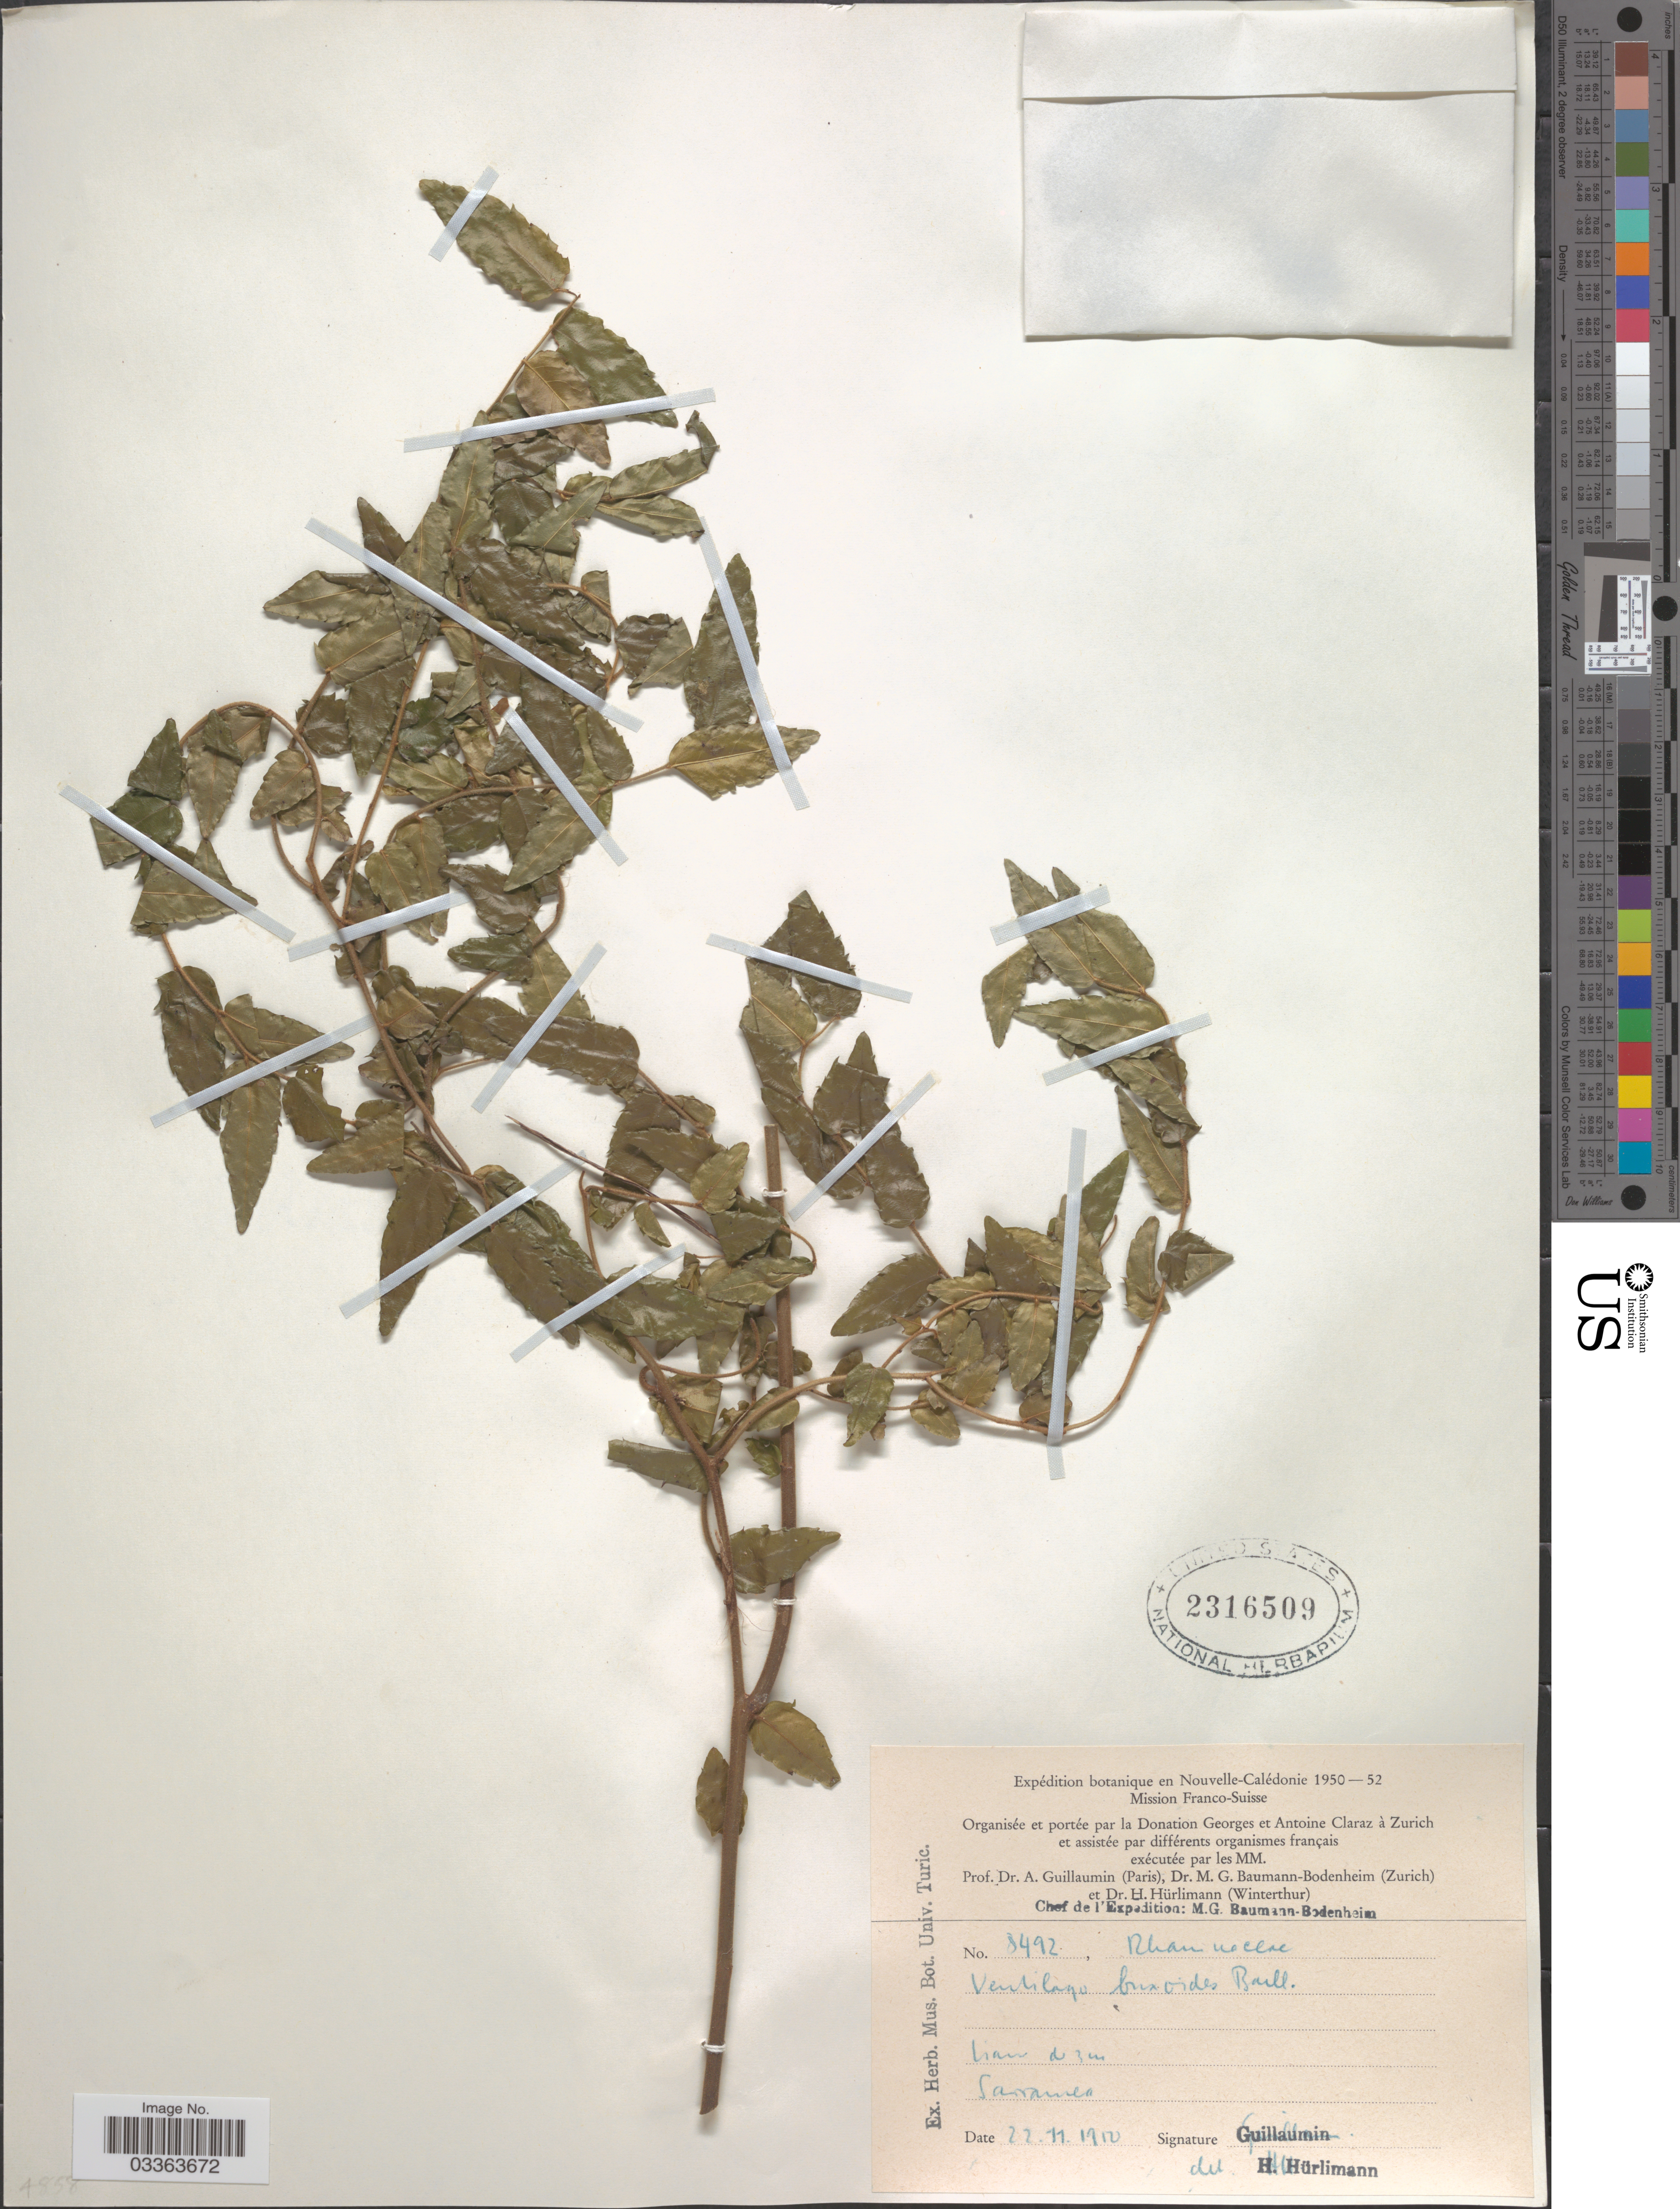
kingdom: Plantae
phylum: Tracheophyta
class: Magnoliopsida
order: Rosales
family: Rhamnaceae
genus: Ventilago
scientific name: Ventilago buxoides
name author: Baill.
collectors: A. Guillaumin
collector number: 8492*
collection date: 1950-11-22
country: New Caledonia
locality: Nouvelle-Calédonie. Sarramea.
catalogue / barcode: US 2316509